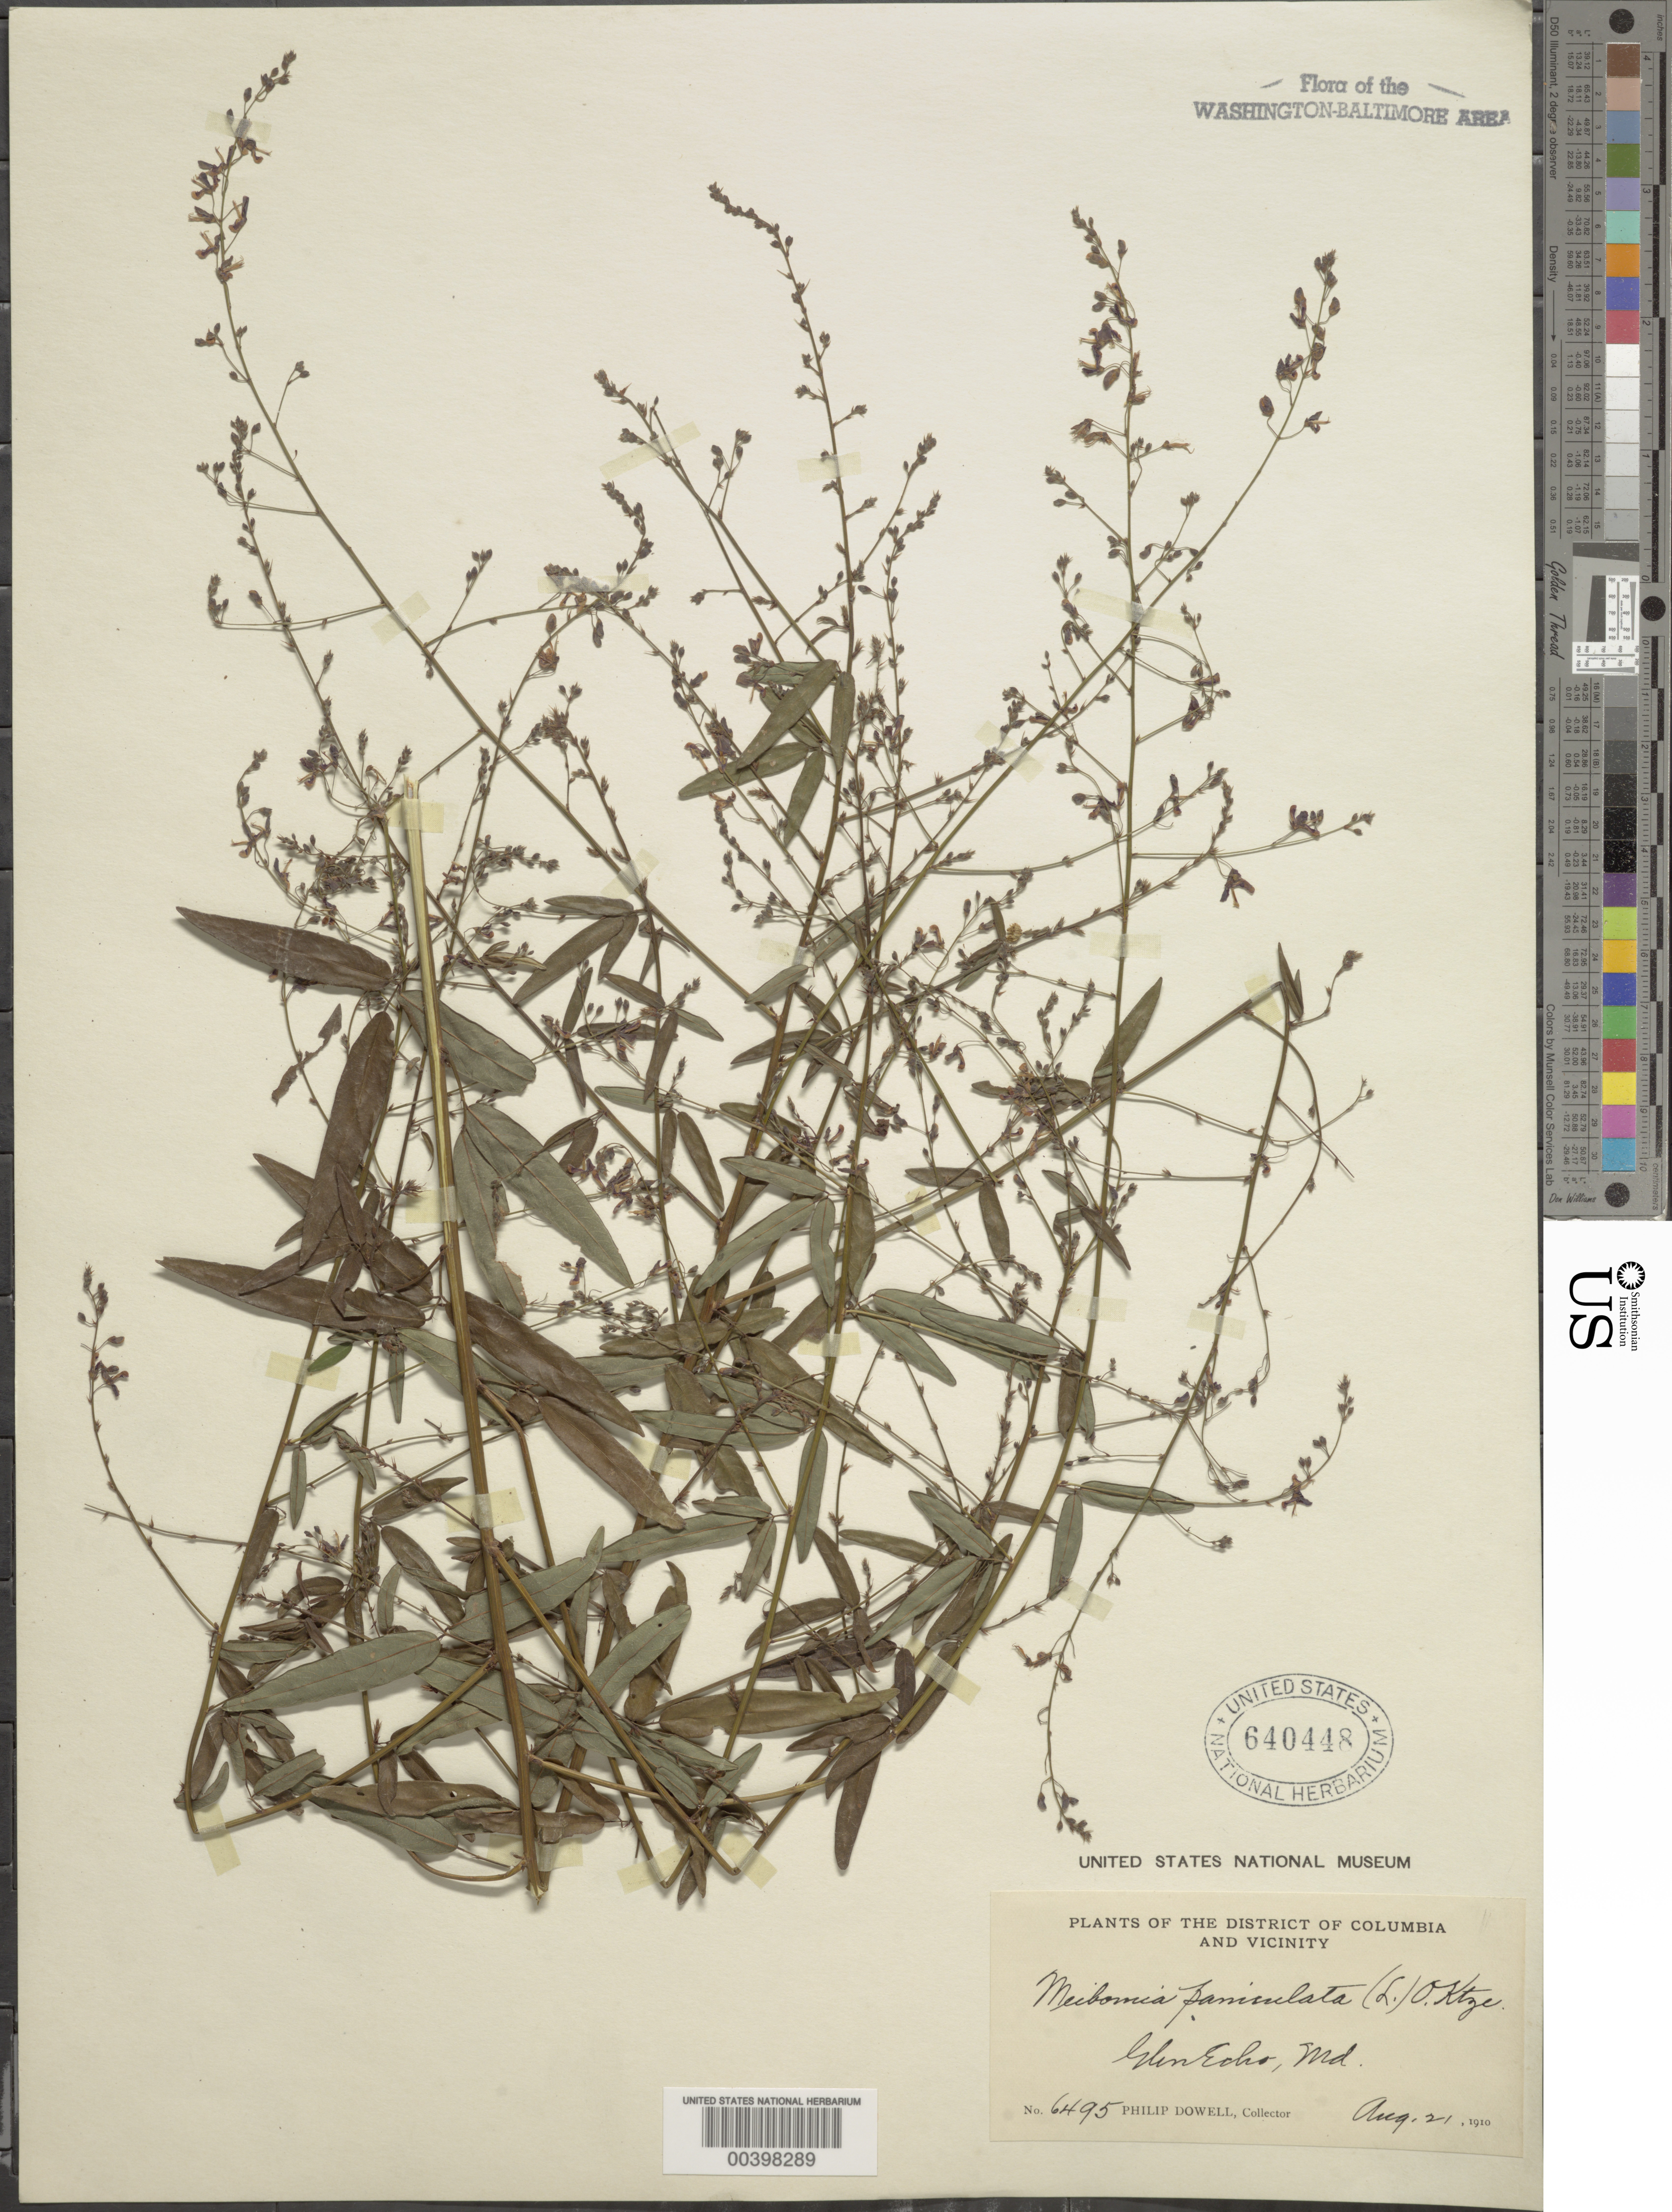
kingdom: Plantae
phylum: Tracheophyta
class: Magnoliopsida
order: Fabales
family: Fabaceae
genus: Desmodium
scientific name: Desmodium paniculatum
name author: (L.) DC.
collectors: P. Dowell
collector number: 6495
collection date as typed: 21 Aug 1910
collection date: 1910-08-21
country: United States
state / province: Maryland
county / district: Montgomery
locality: Glen Echo C. & O. Canal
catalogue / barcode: US 640448